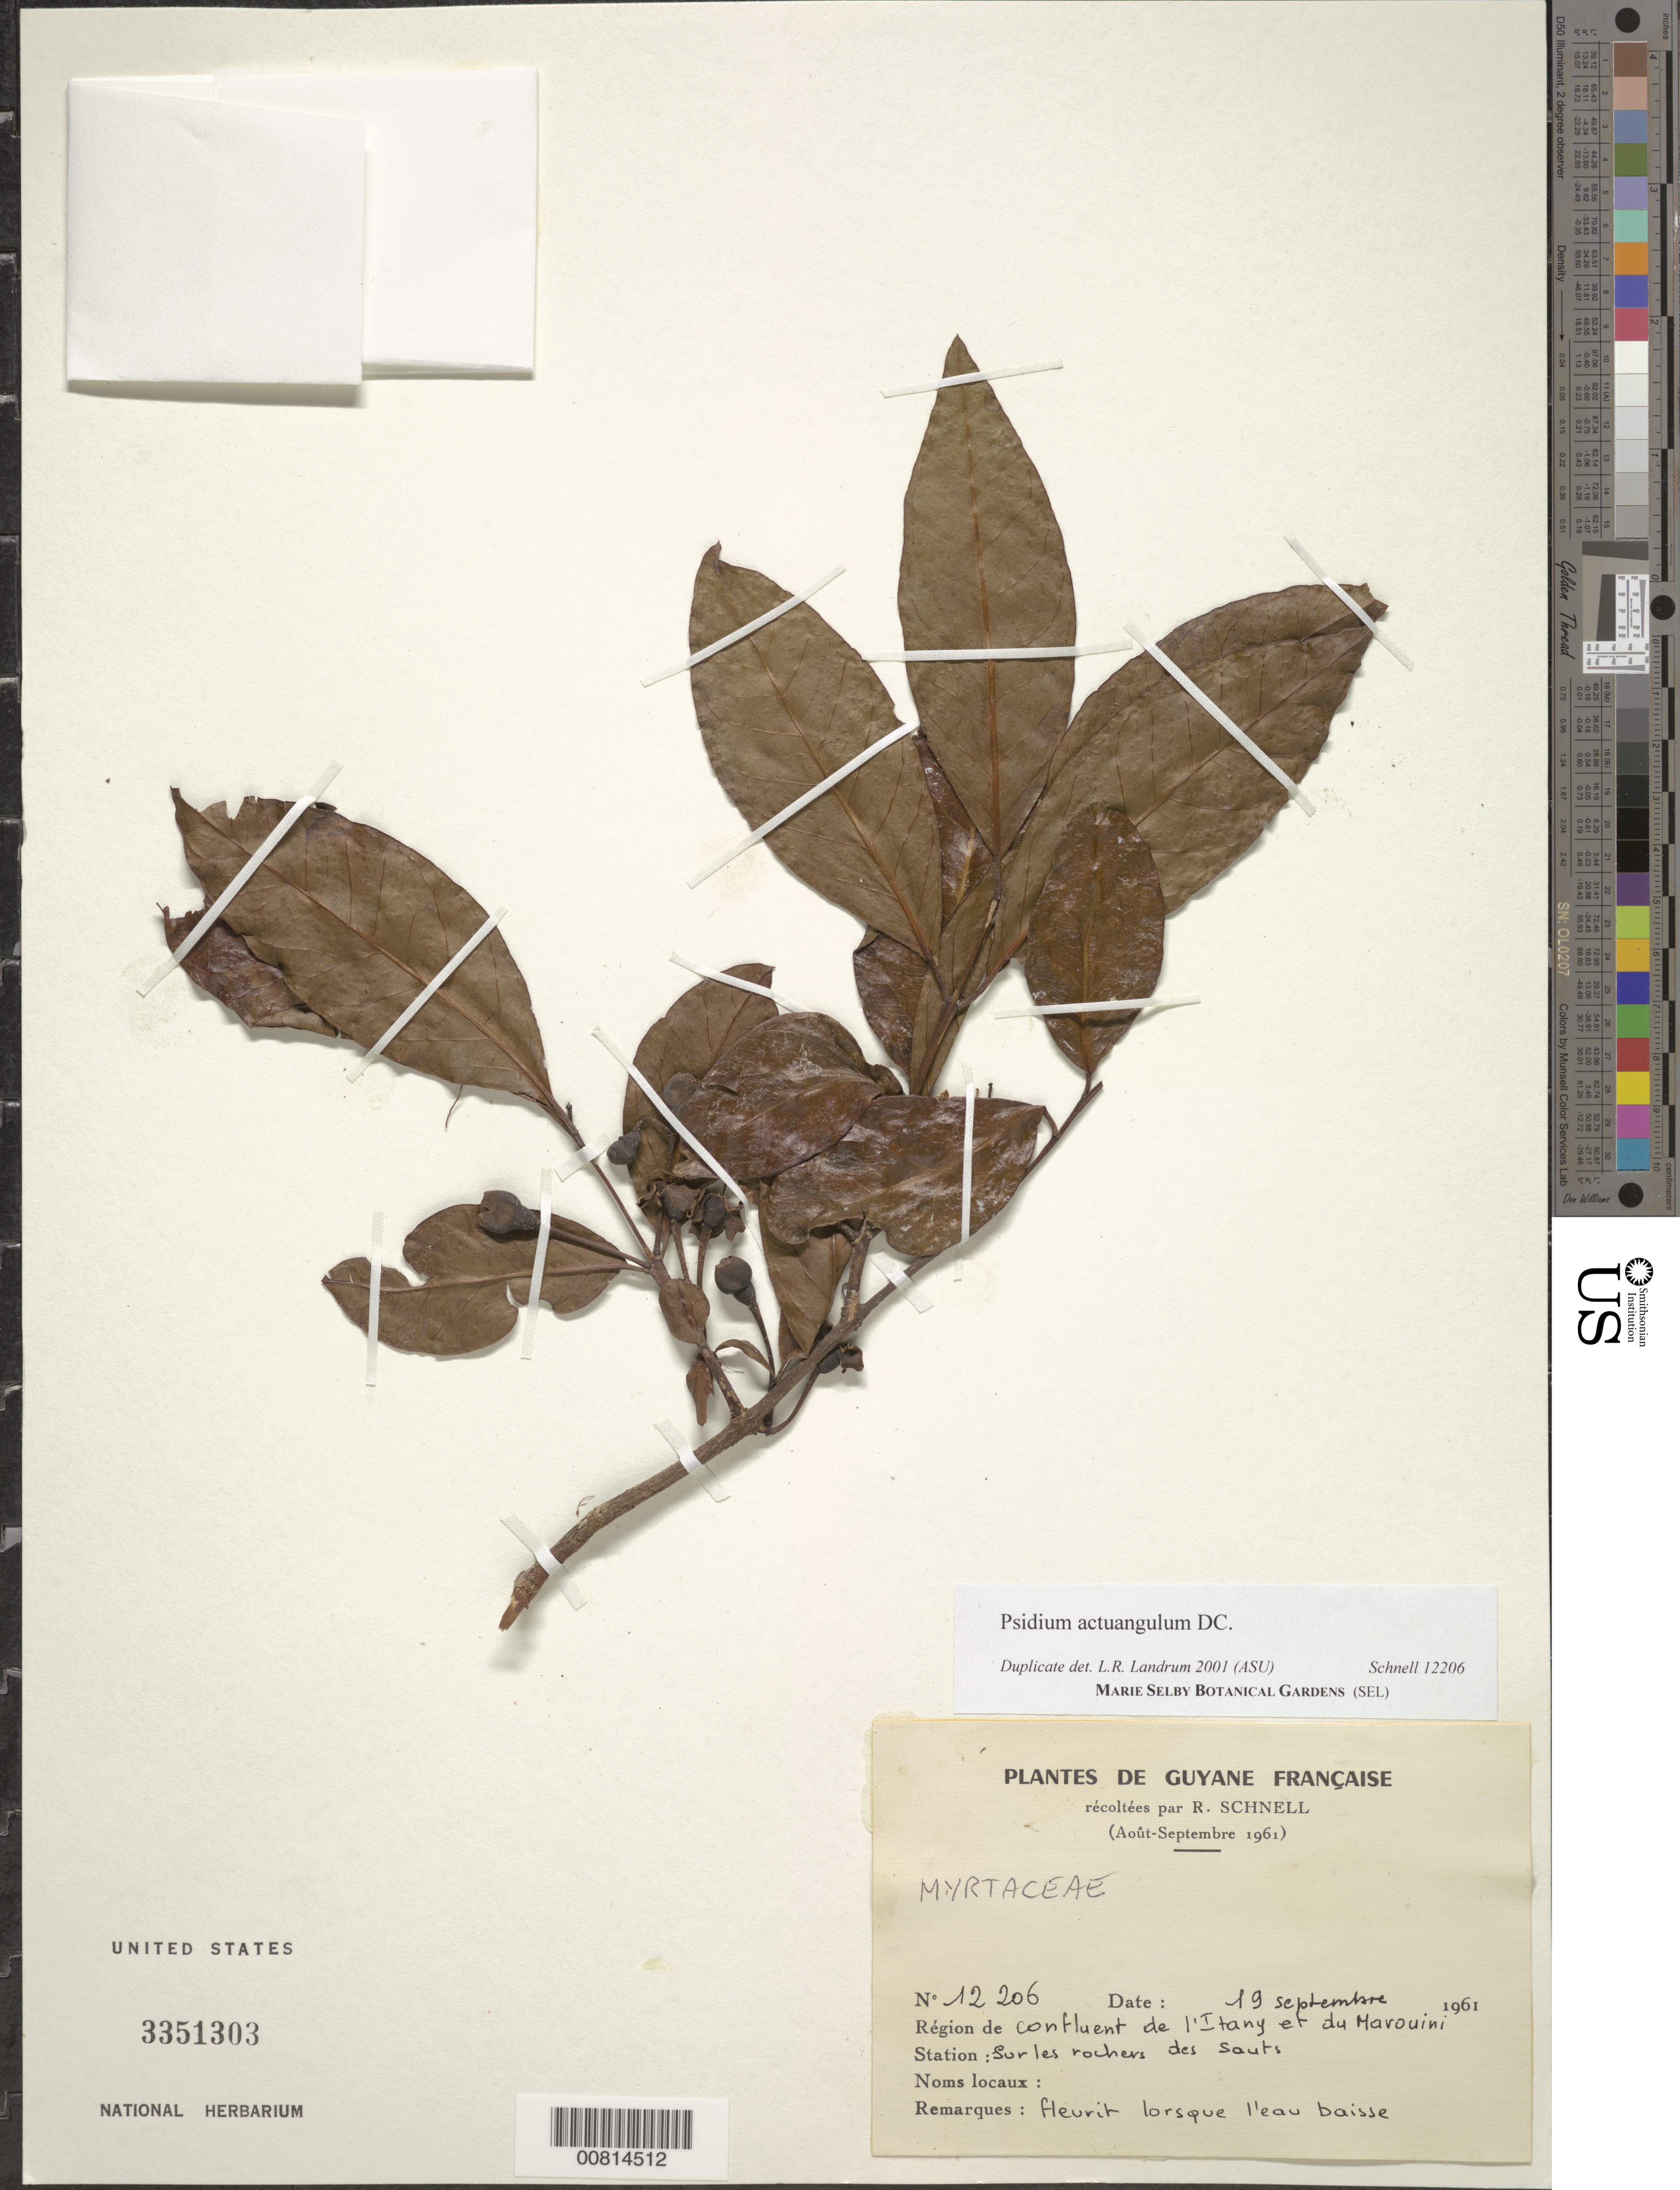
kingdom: Plantae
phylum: Tracheophyta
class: Magnoliopsida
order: Myrtales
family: Myrtaceae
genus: Psidium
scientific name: Psidium acutangulum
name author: (DC.) DC.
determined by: Holst, Bruce K.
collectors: R. A. Schnell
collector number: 12206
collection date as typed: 19-Sep-61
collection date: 1961-09-19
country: French Guiana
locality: Litany R. & Marouini R., at confluence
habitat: Sur les rochers des sauts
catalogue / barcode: US 3351303